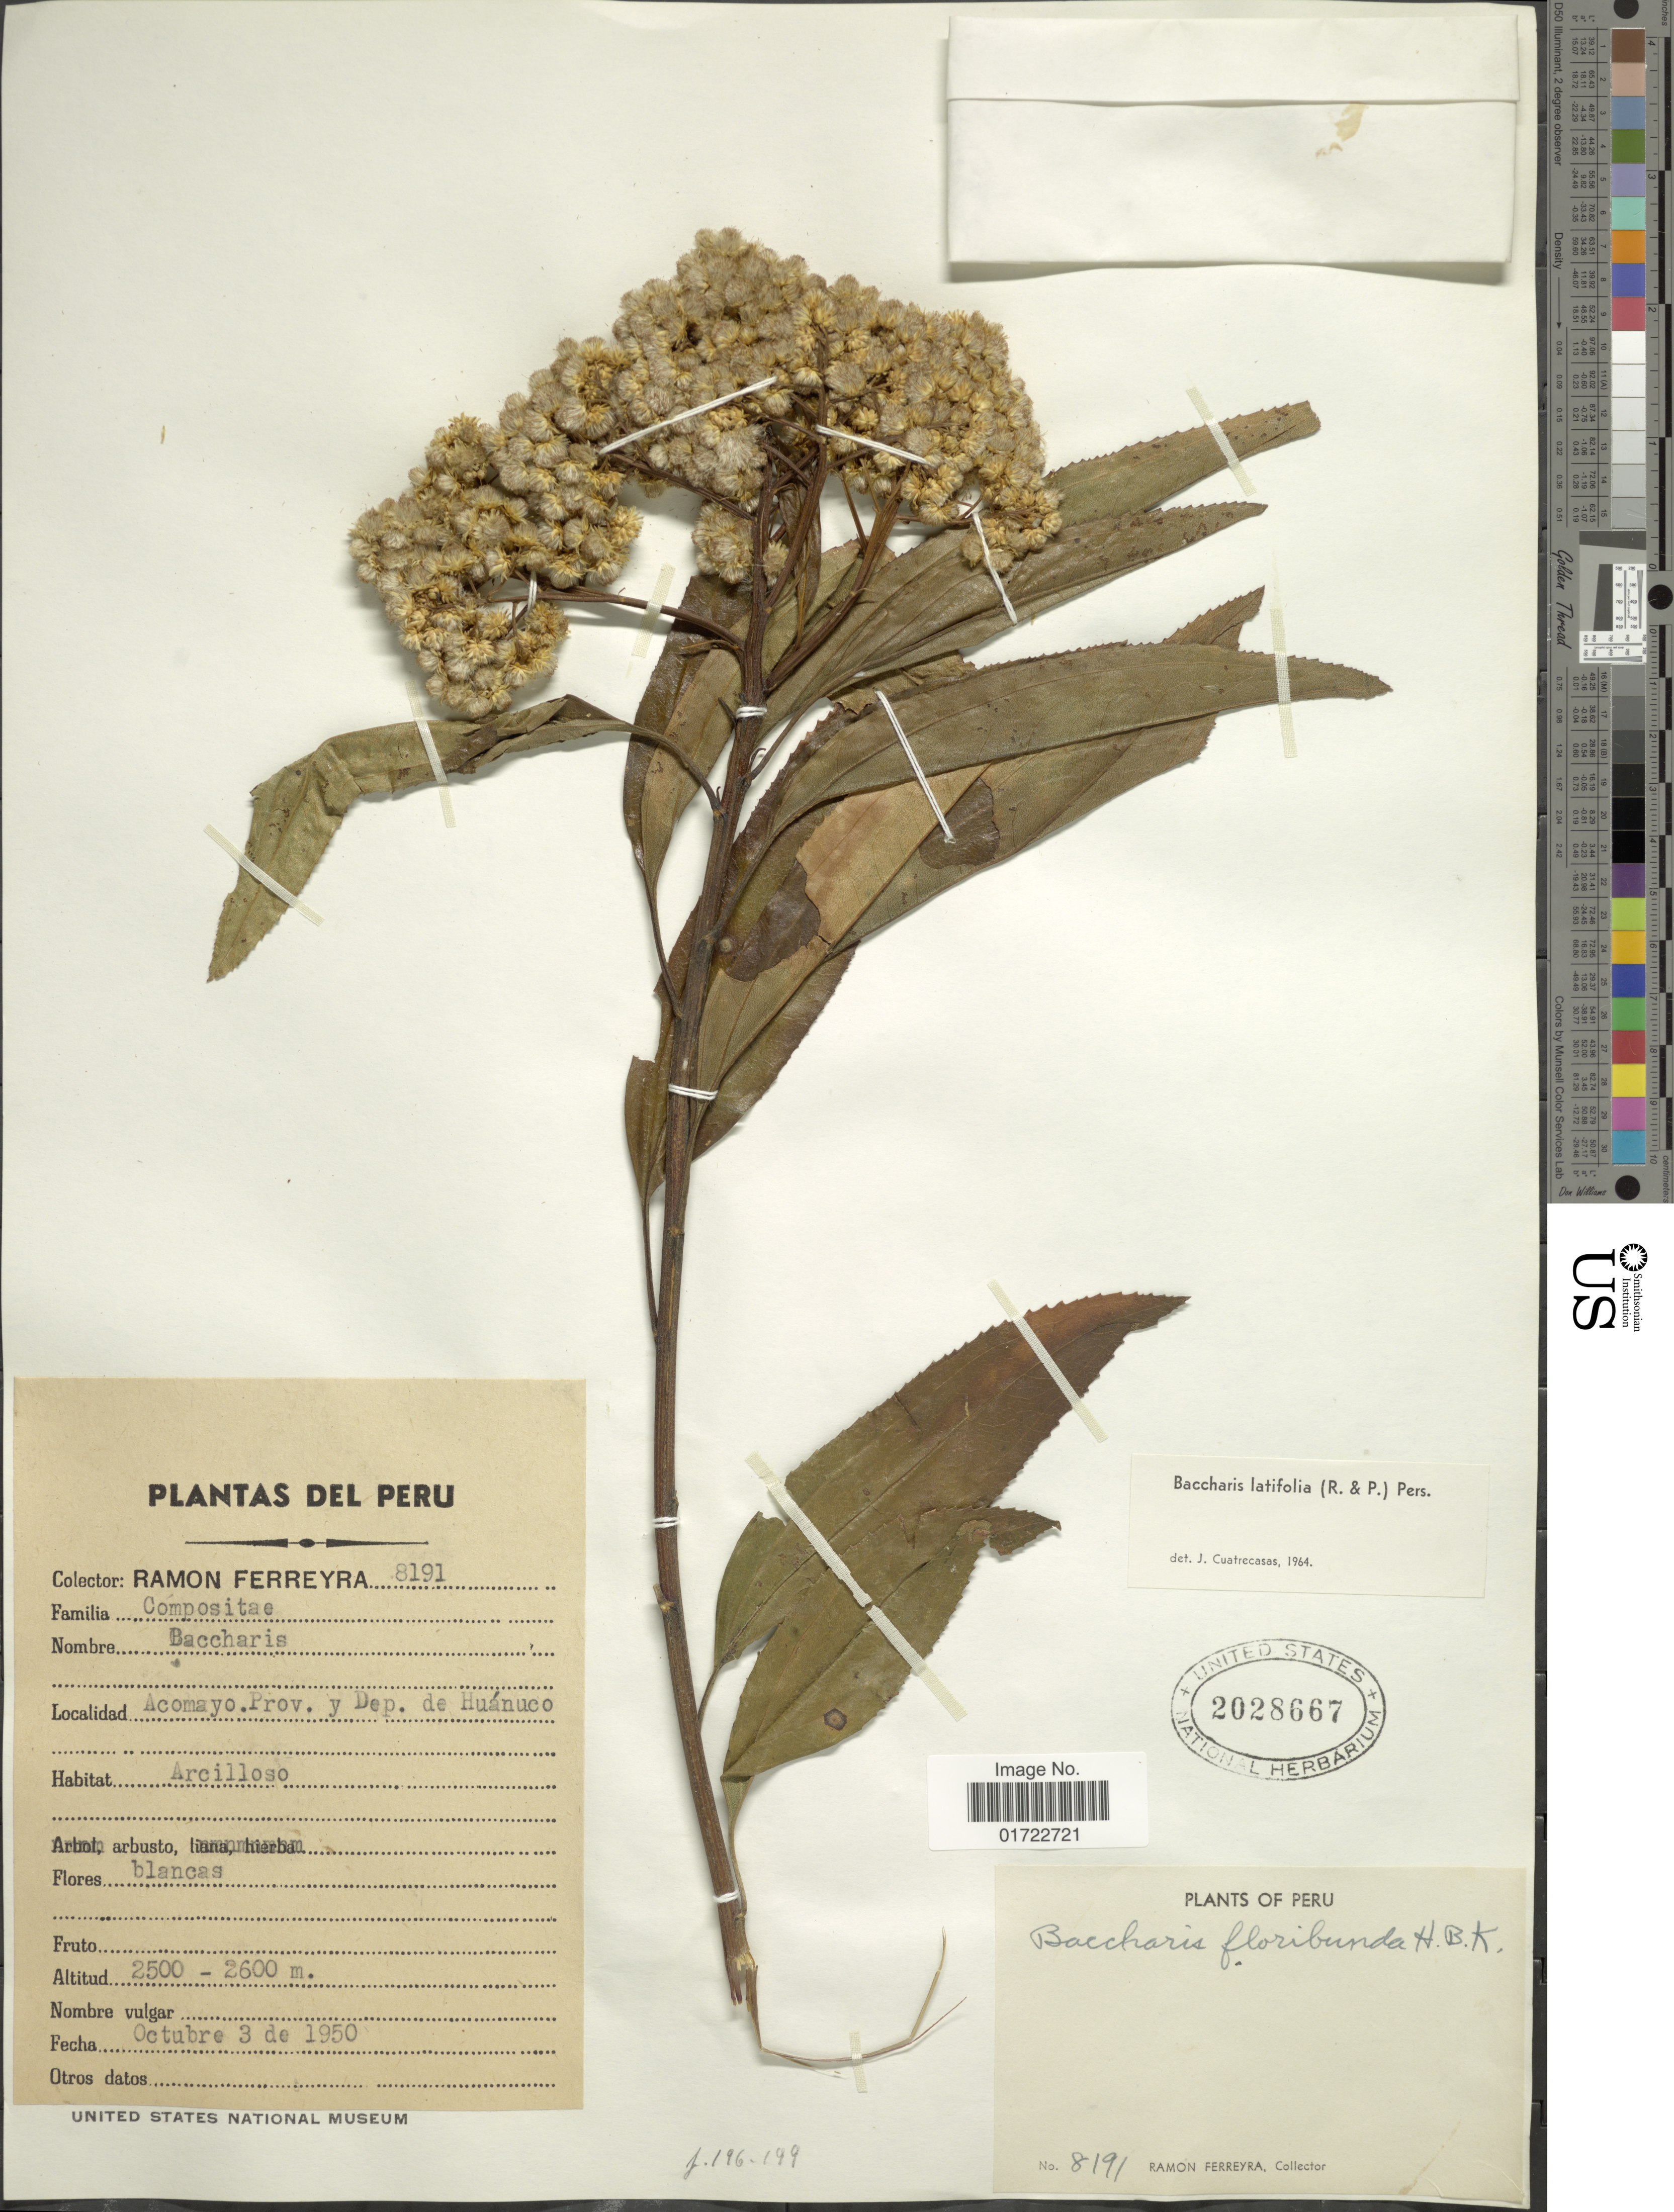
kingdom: Plantae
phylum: Tracheophyta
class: Magnoliopsida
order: Asterales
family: Asteraceae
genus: Baccharis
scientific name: Baccharis latifolia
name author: (Ruiz & Pav.) Pers.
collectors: R. A. Ferreyra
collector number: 8191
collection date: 1950-10-03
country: Peru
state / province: Huánuco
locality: Acomayo. Prov. y Dep. de Huánuco.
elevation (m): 2500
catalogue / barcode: US 2028667